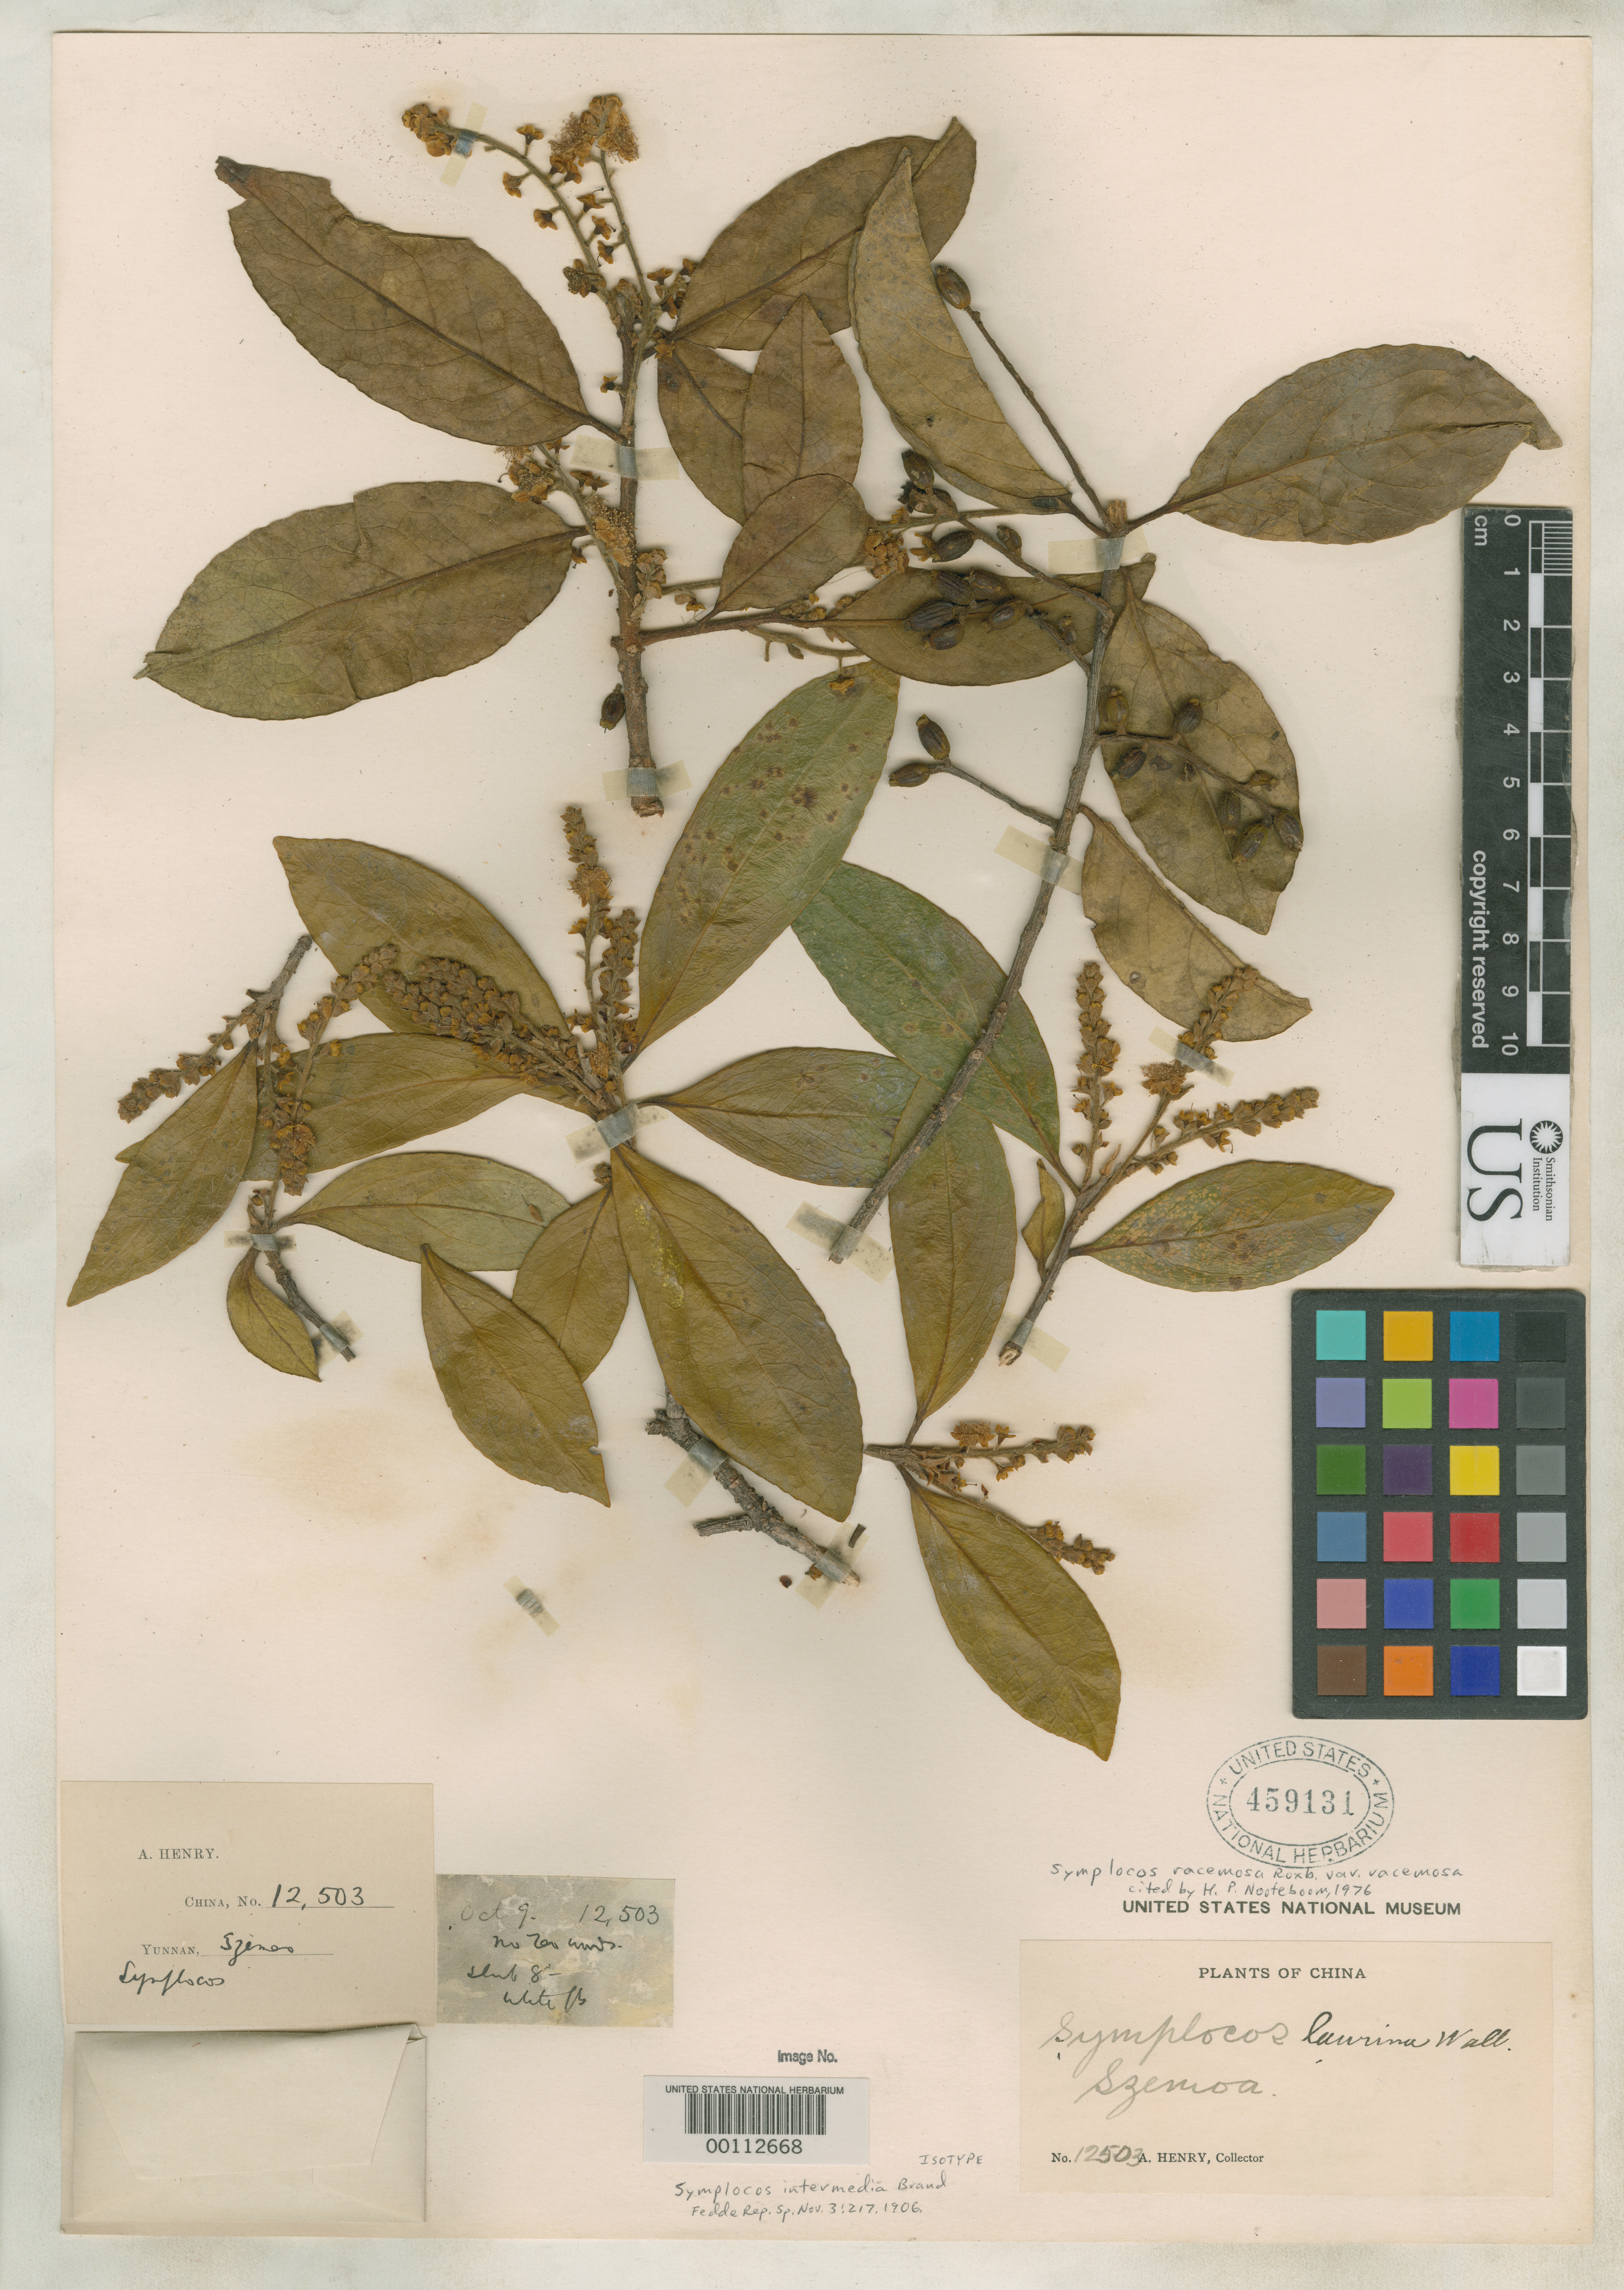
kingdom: Plantae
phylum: Tracheophyta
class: Magnoliopsida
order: Ericales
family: Symplocaceae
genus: Symplocos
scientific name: Symplocos intermedia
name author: Brand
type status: Isotype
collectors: A. Henry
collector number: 12503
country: China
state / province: Yunnan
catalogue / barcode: US 459131